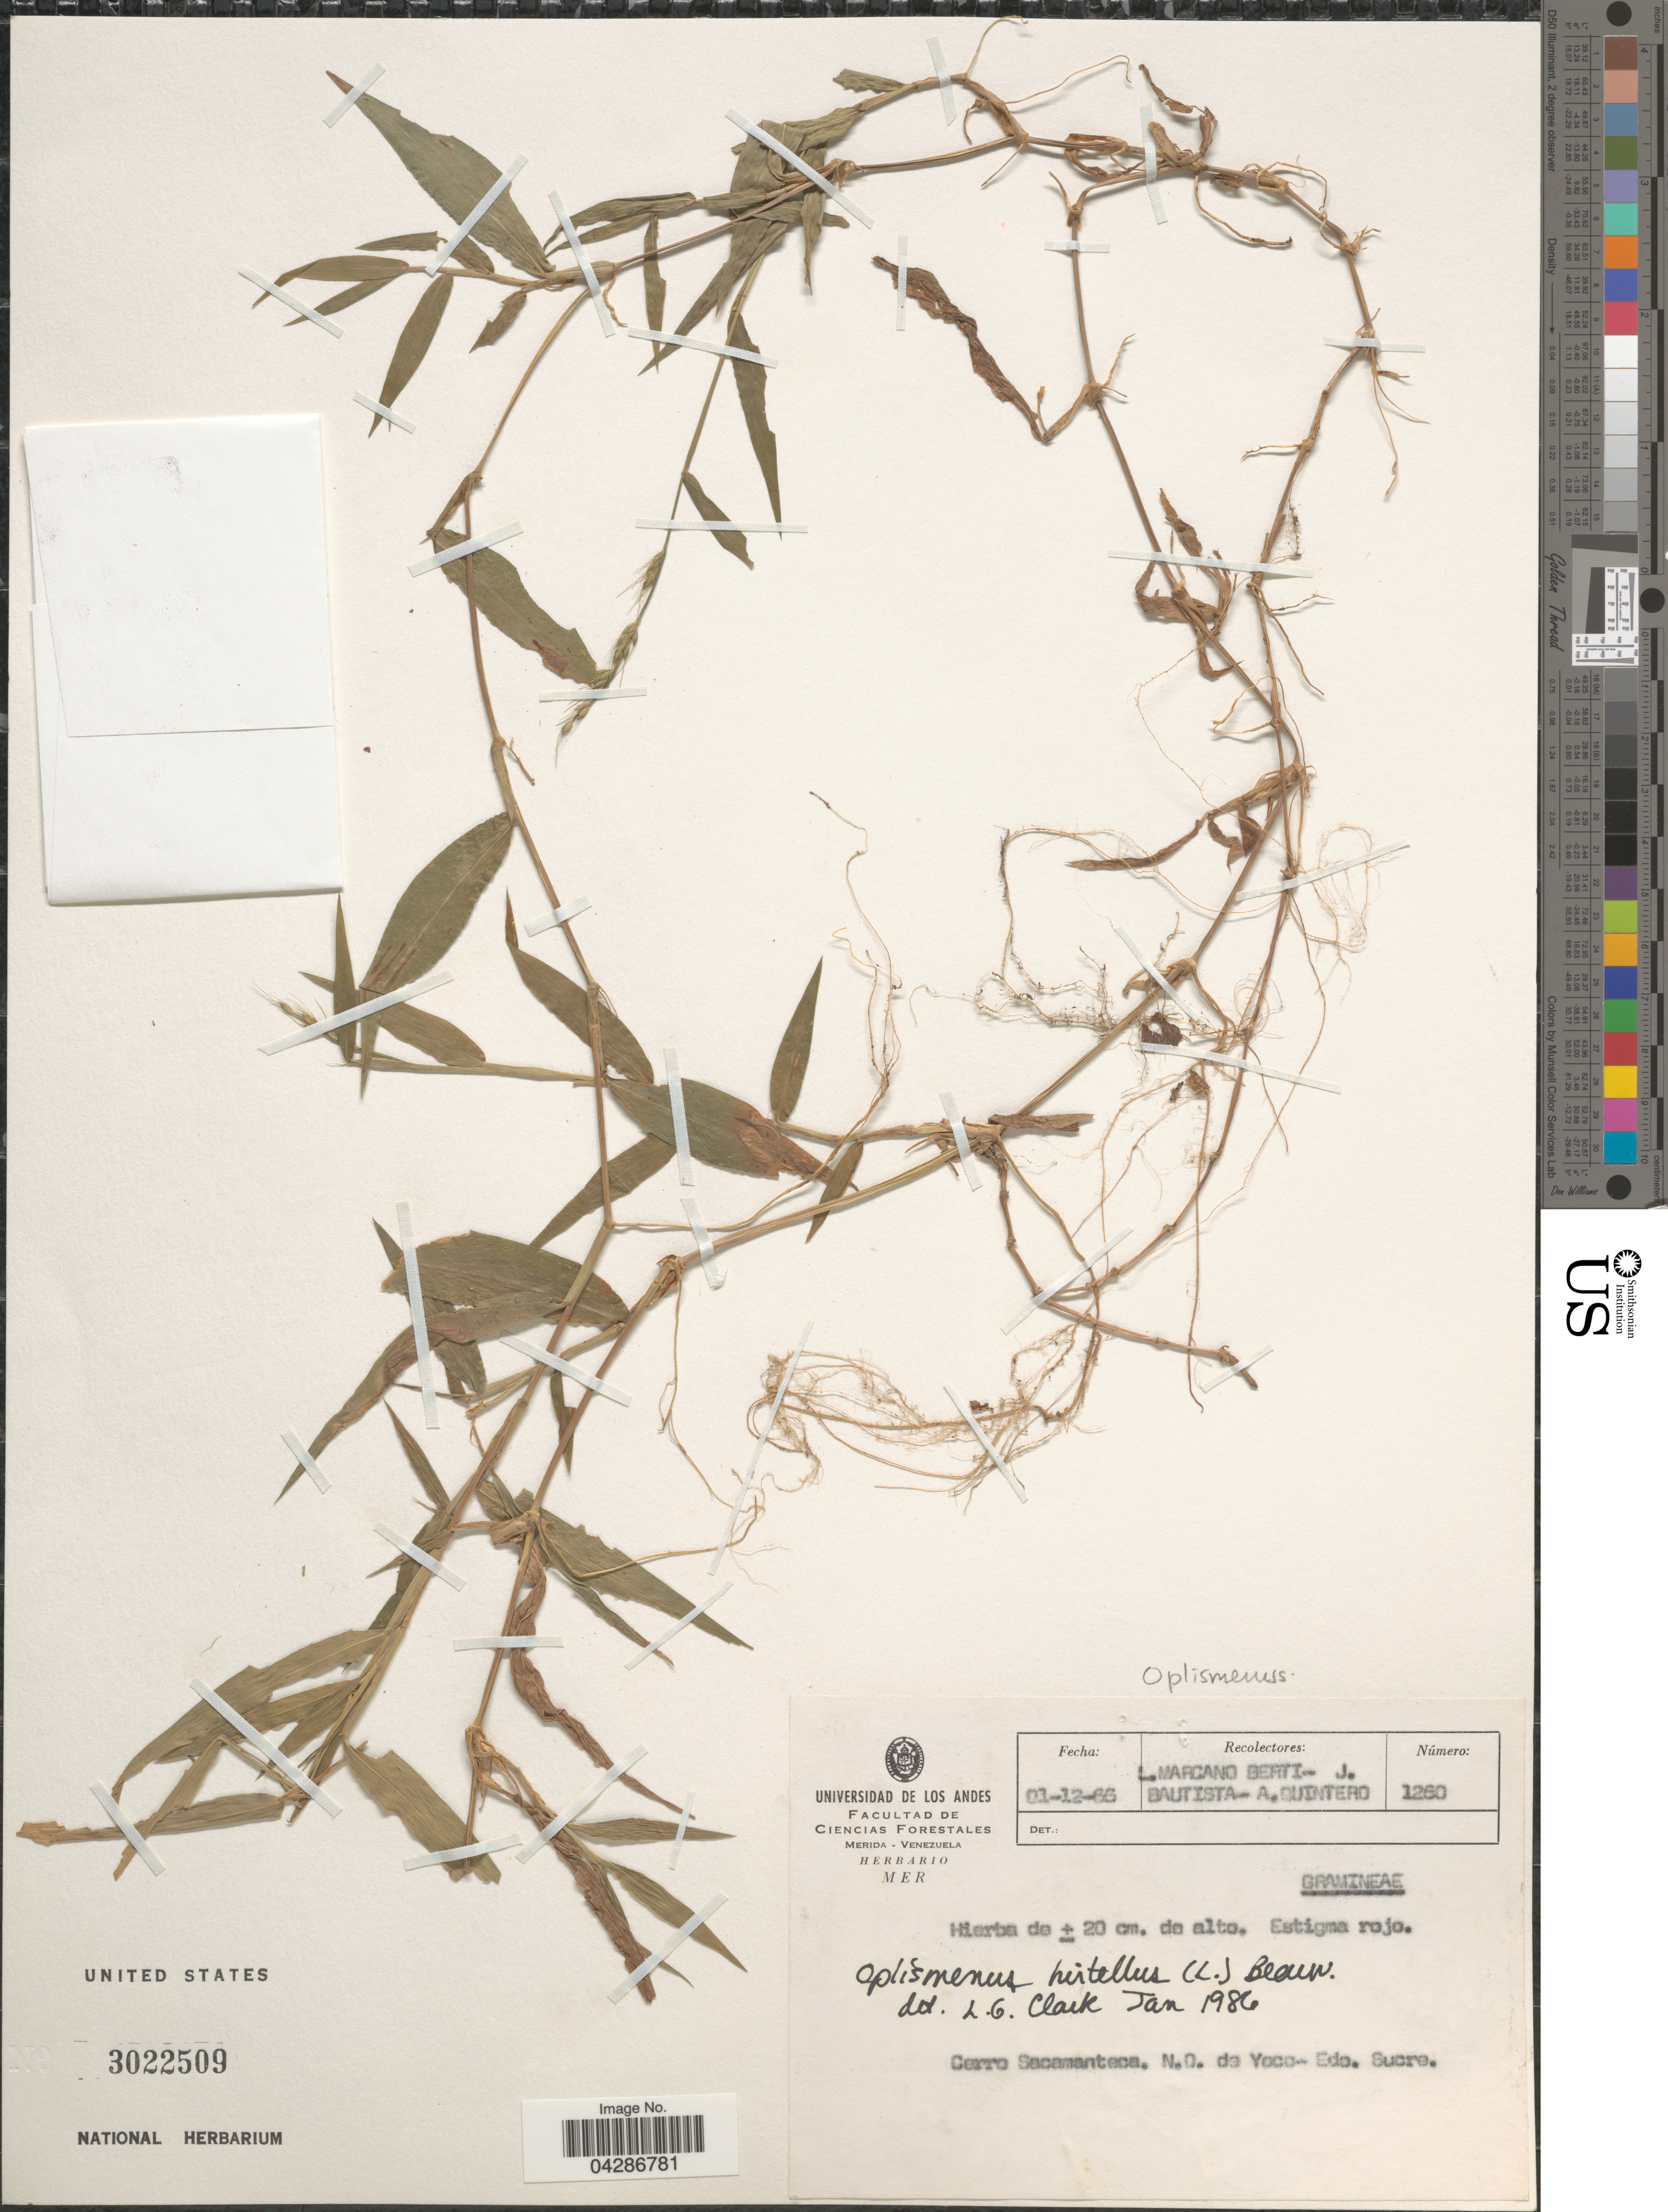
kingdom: Plantae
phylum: Tracheophyta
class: Liliopsida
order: Poales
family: Poaceae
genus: Oplismenus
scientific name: Oplismenus hirtellus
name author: (L.) P. Beauv.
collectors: L. Marcano-Berti, J. Bautista & A. Quintero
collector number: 1260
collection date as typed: Transcribed d/m/y: 1/12/66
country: Venezuela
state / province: Sucre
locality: Cerro Sacamanteca. N. O. de Yoco.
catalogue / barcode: US 3022509